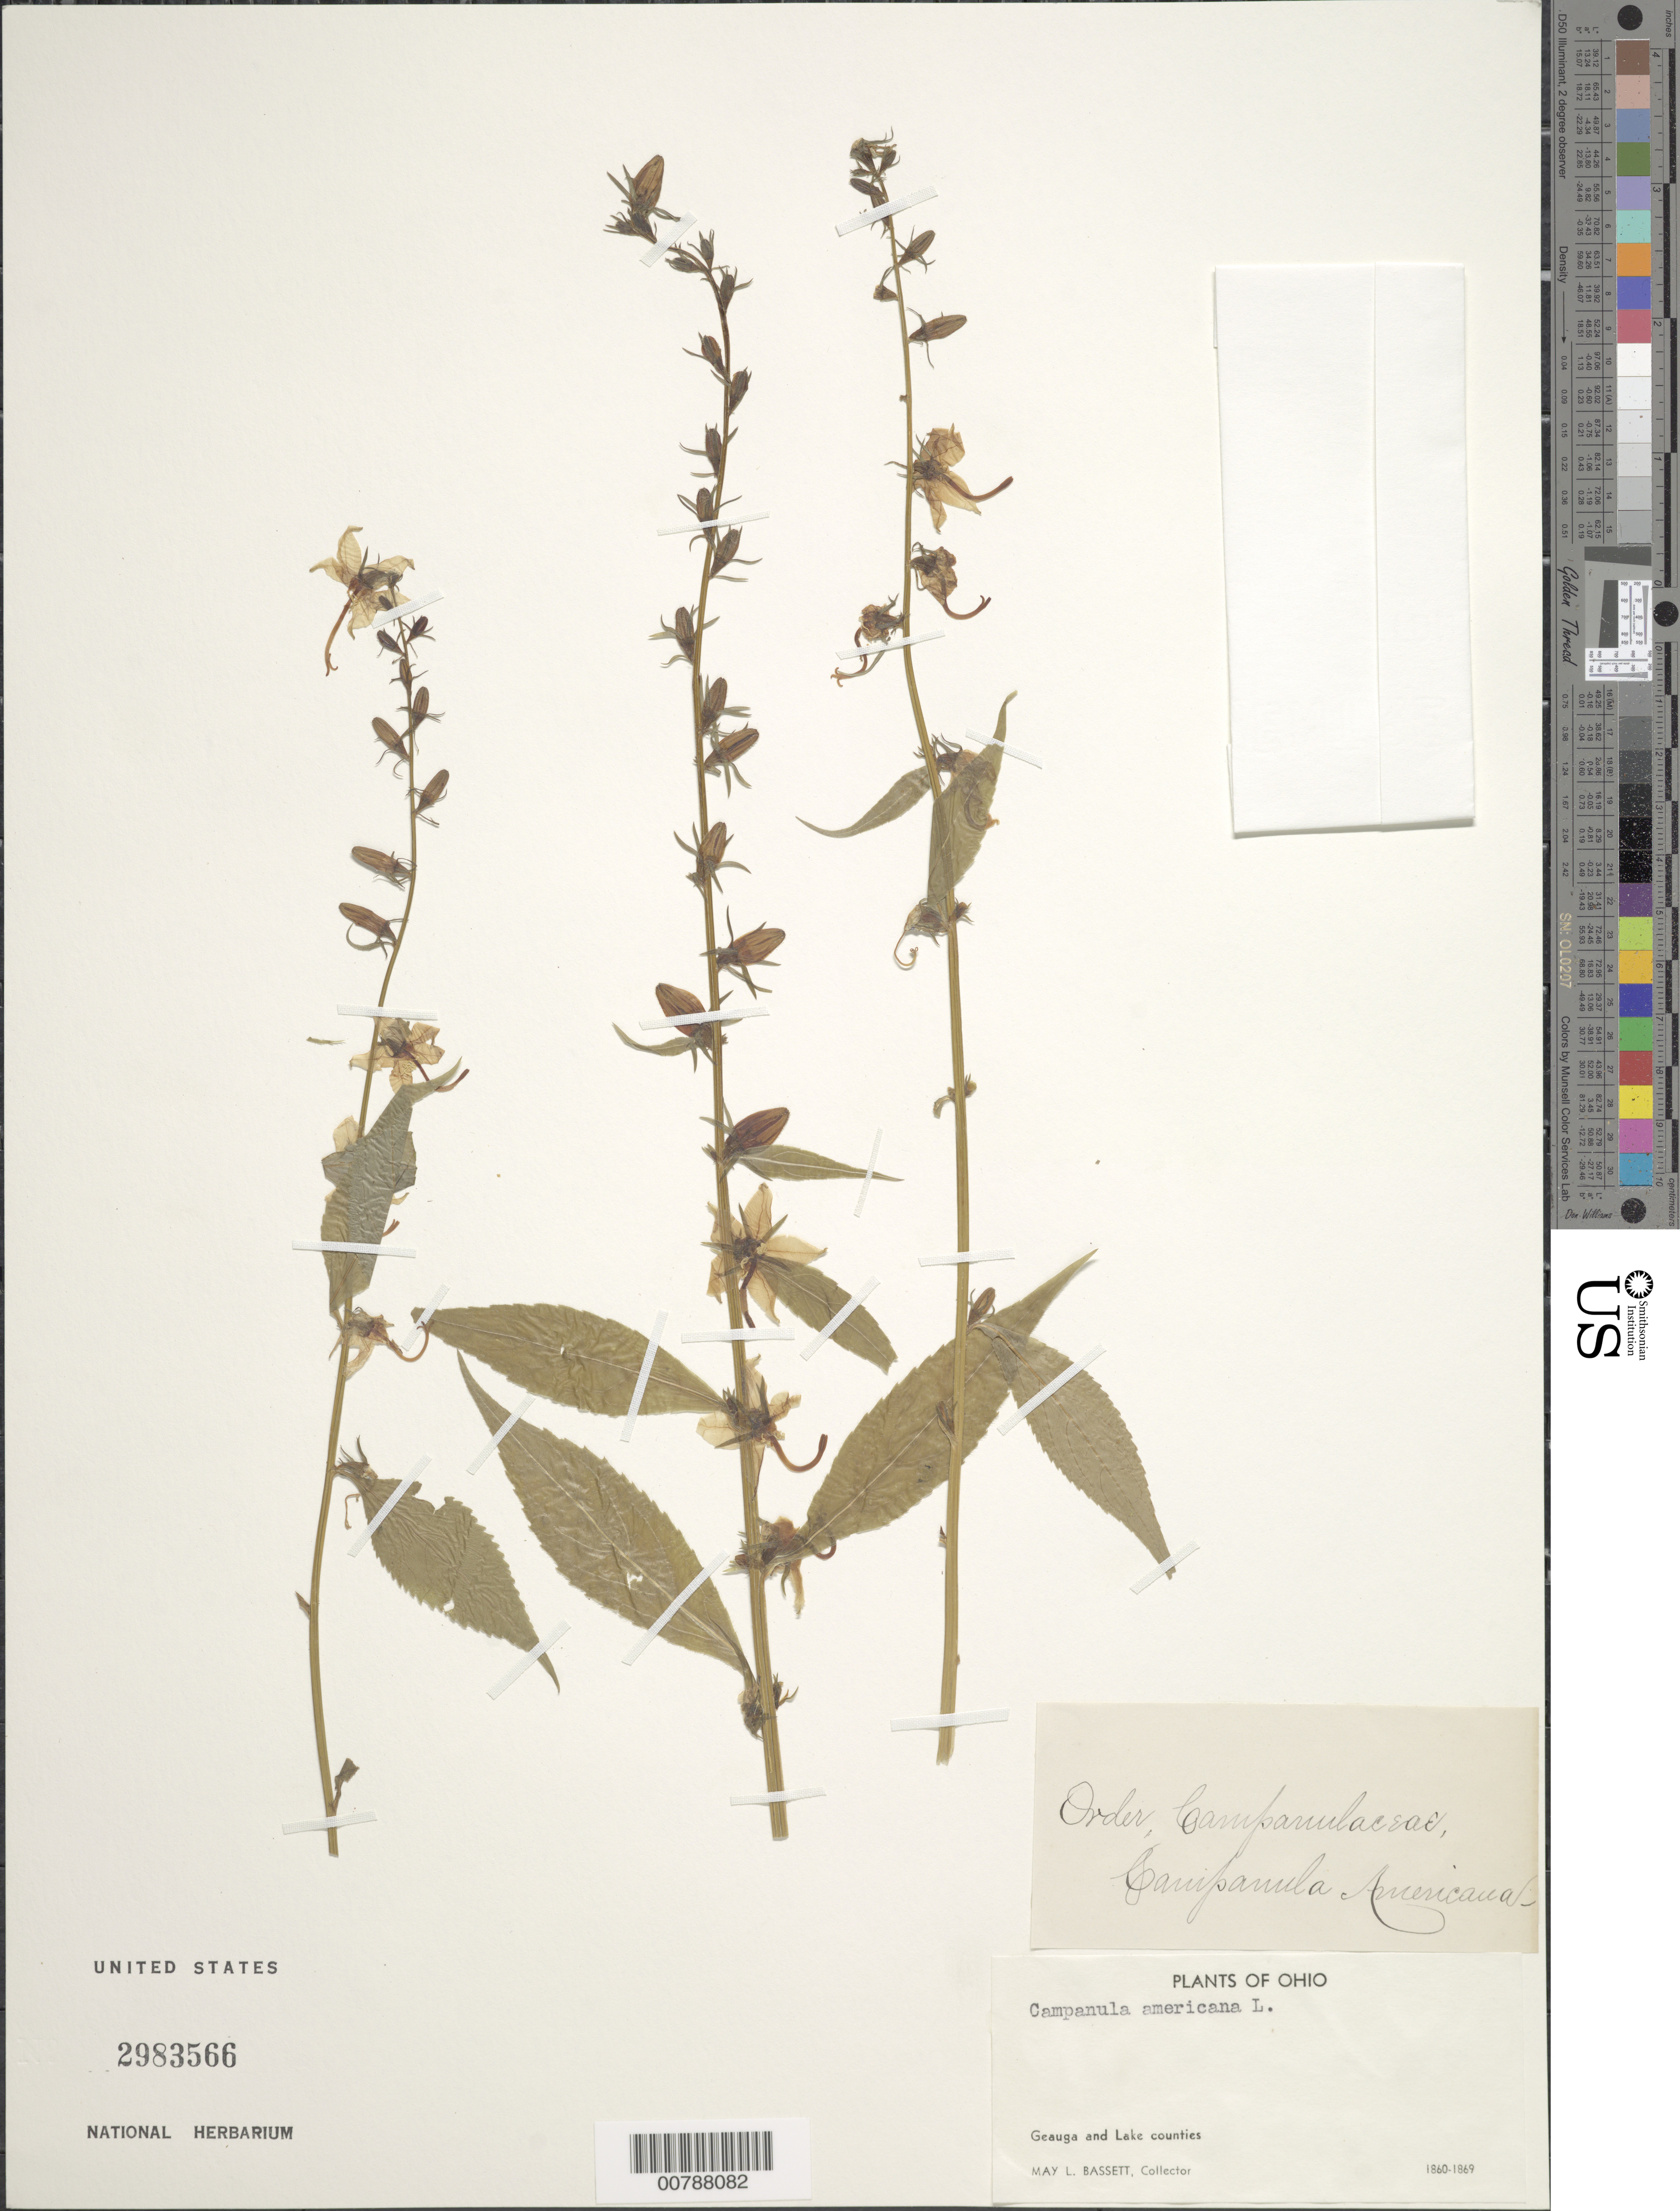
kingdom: Plantae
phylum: Tracheophyta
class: Magnoliopsida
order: Asterales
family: Campanulaceae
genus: Campanula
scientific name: Campanula americana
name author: L.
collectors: M. L. Bassett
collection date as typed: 1860 to -- -- 1869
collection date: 1860/1869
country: United States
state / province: Ohio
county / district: Geauga \ Lake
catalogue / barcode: US 2983566